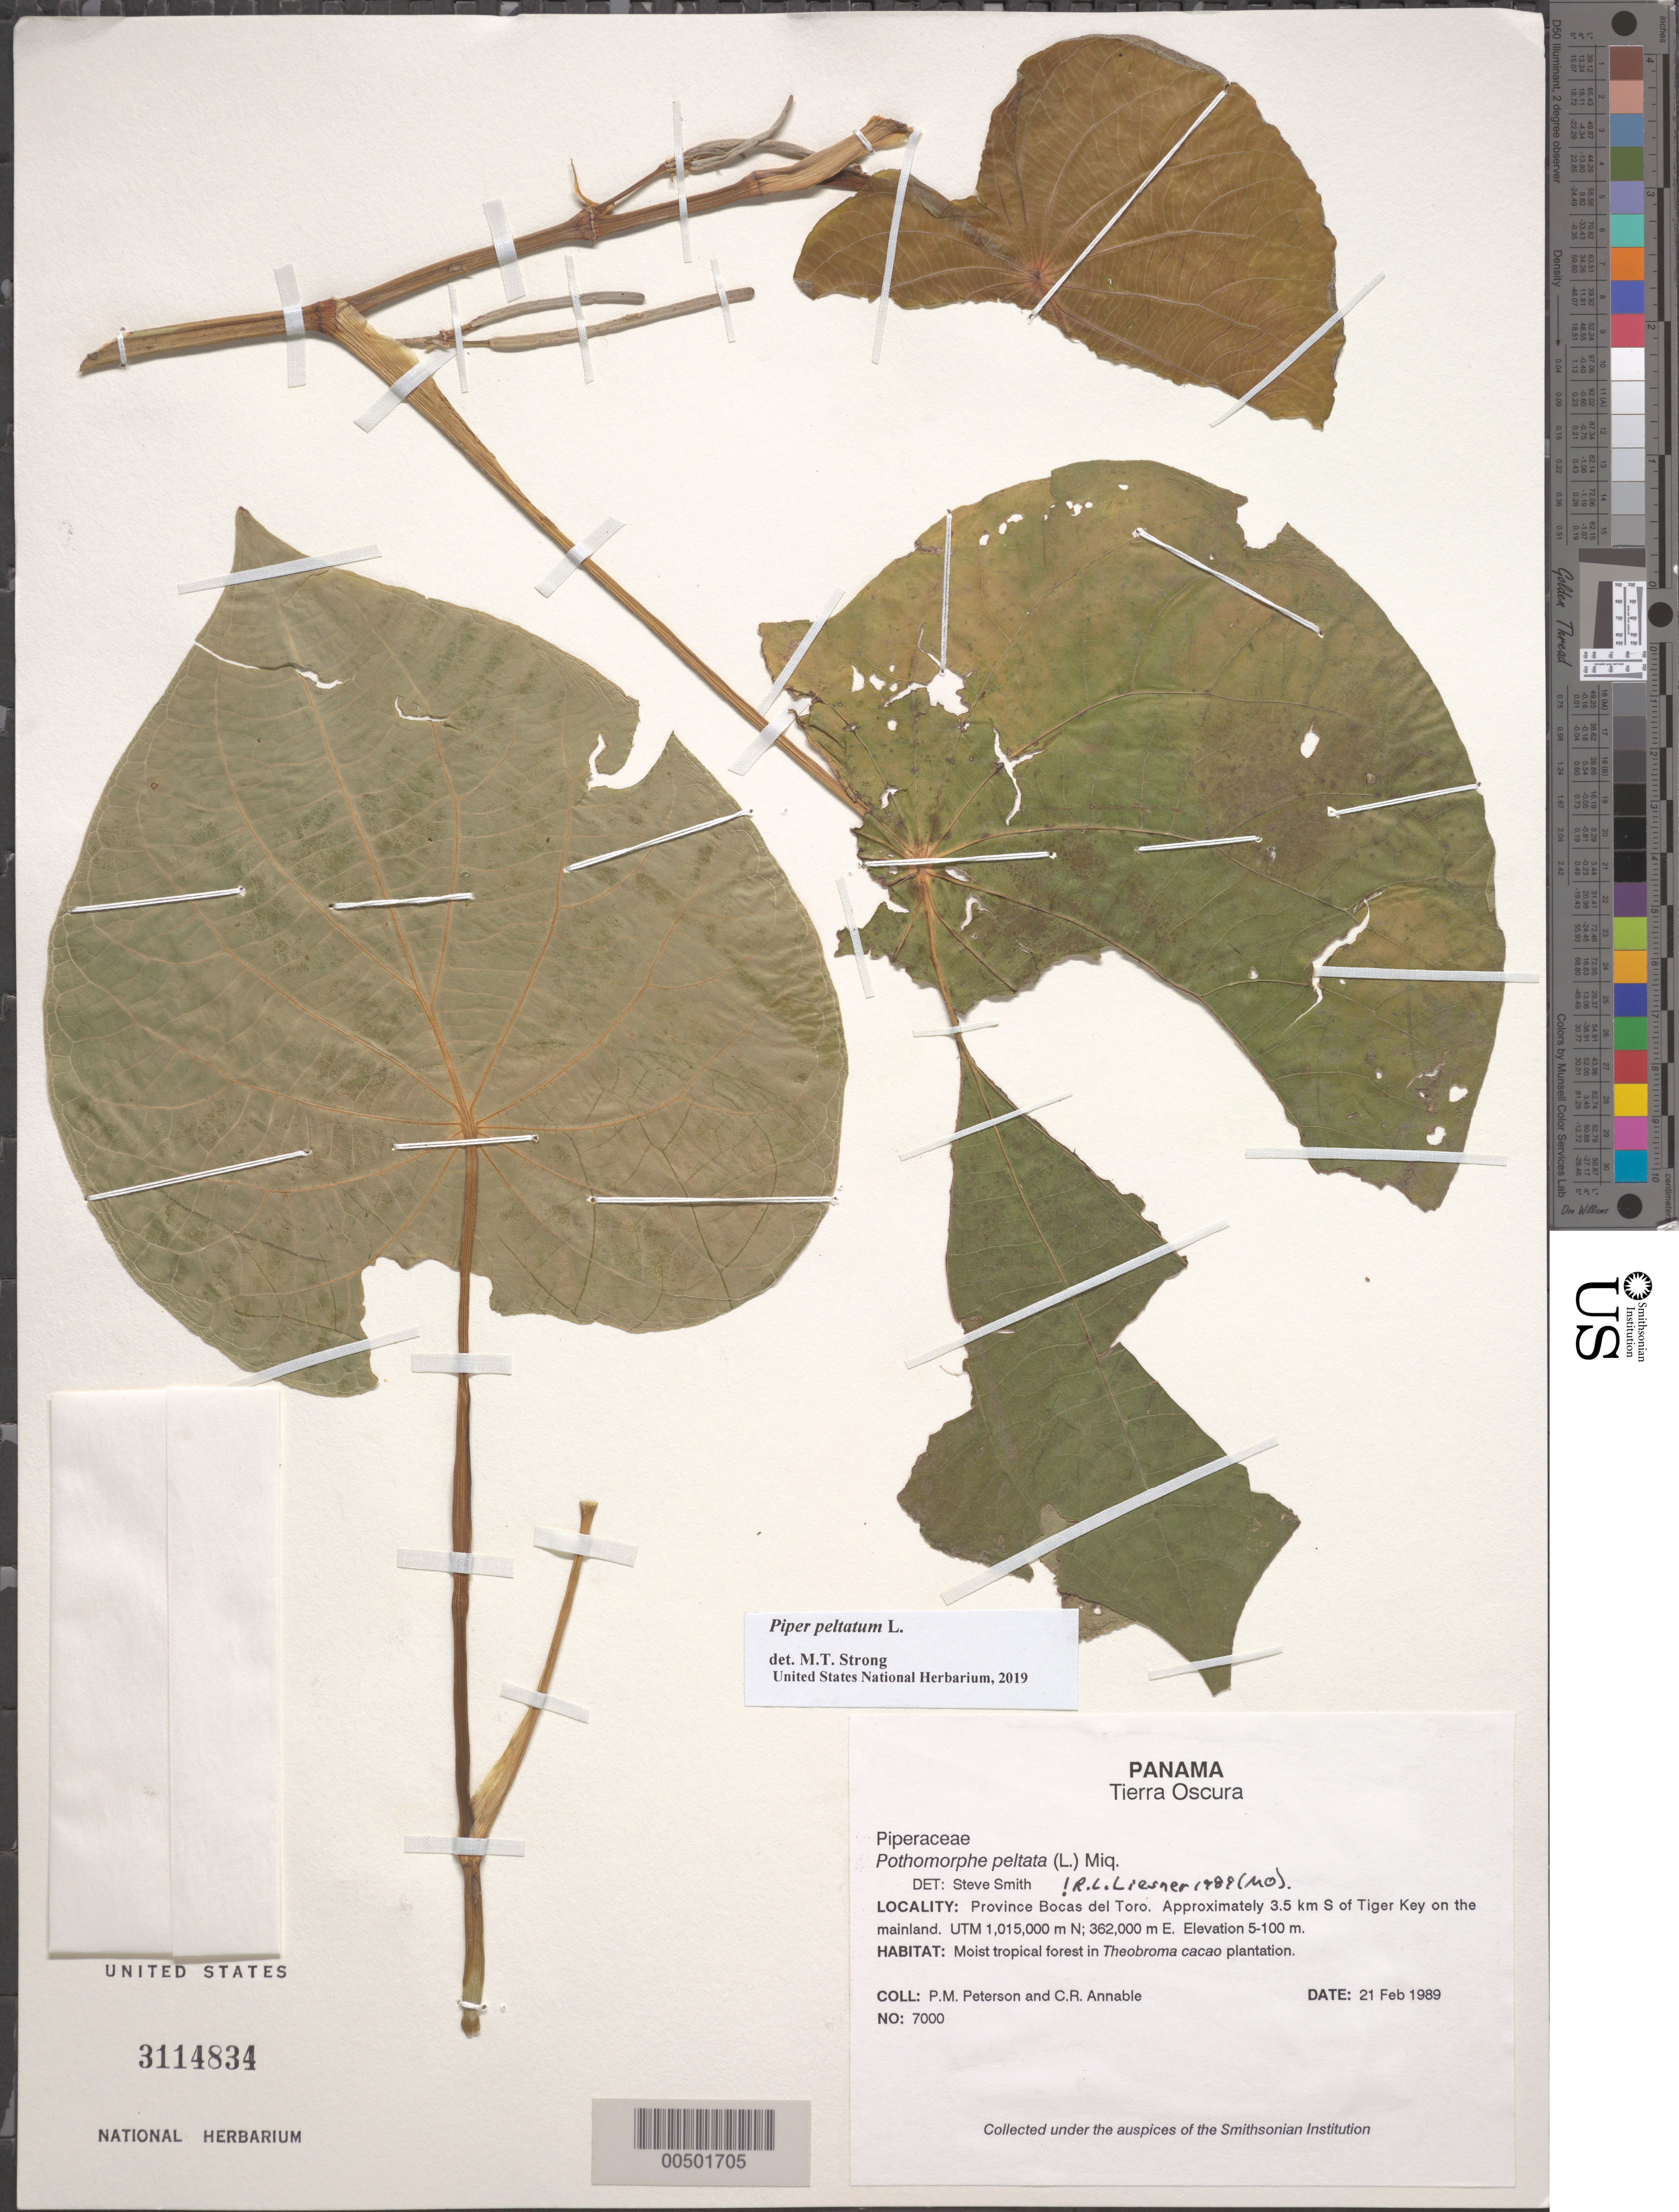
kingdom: Plantae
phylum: Tracheophyta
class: Magnoliopsida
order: Piperales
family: Piperaceae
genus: Piper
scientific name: Piper peltatum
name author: L.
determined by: Strong, Mark T., (BOT), Smithsonian Institution - National Museum of Natural History (UNITED STATES)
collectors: P. M. Peterson & C. R. Annable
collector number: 07000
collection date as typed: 21 Feb 1989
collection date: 1989-02-21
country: Panama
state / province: Bocas del Toro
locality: Approximately 3.5 km S of Tiger Key on the mainland.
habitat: Moist tropical forest in Theobroma cacao plantation.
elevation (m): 5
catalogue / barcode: US 3114834